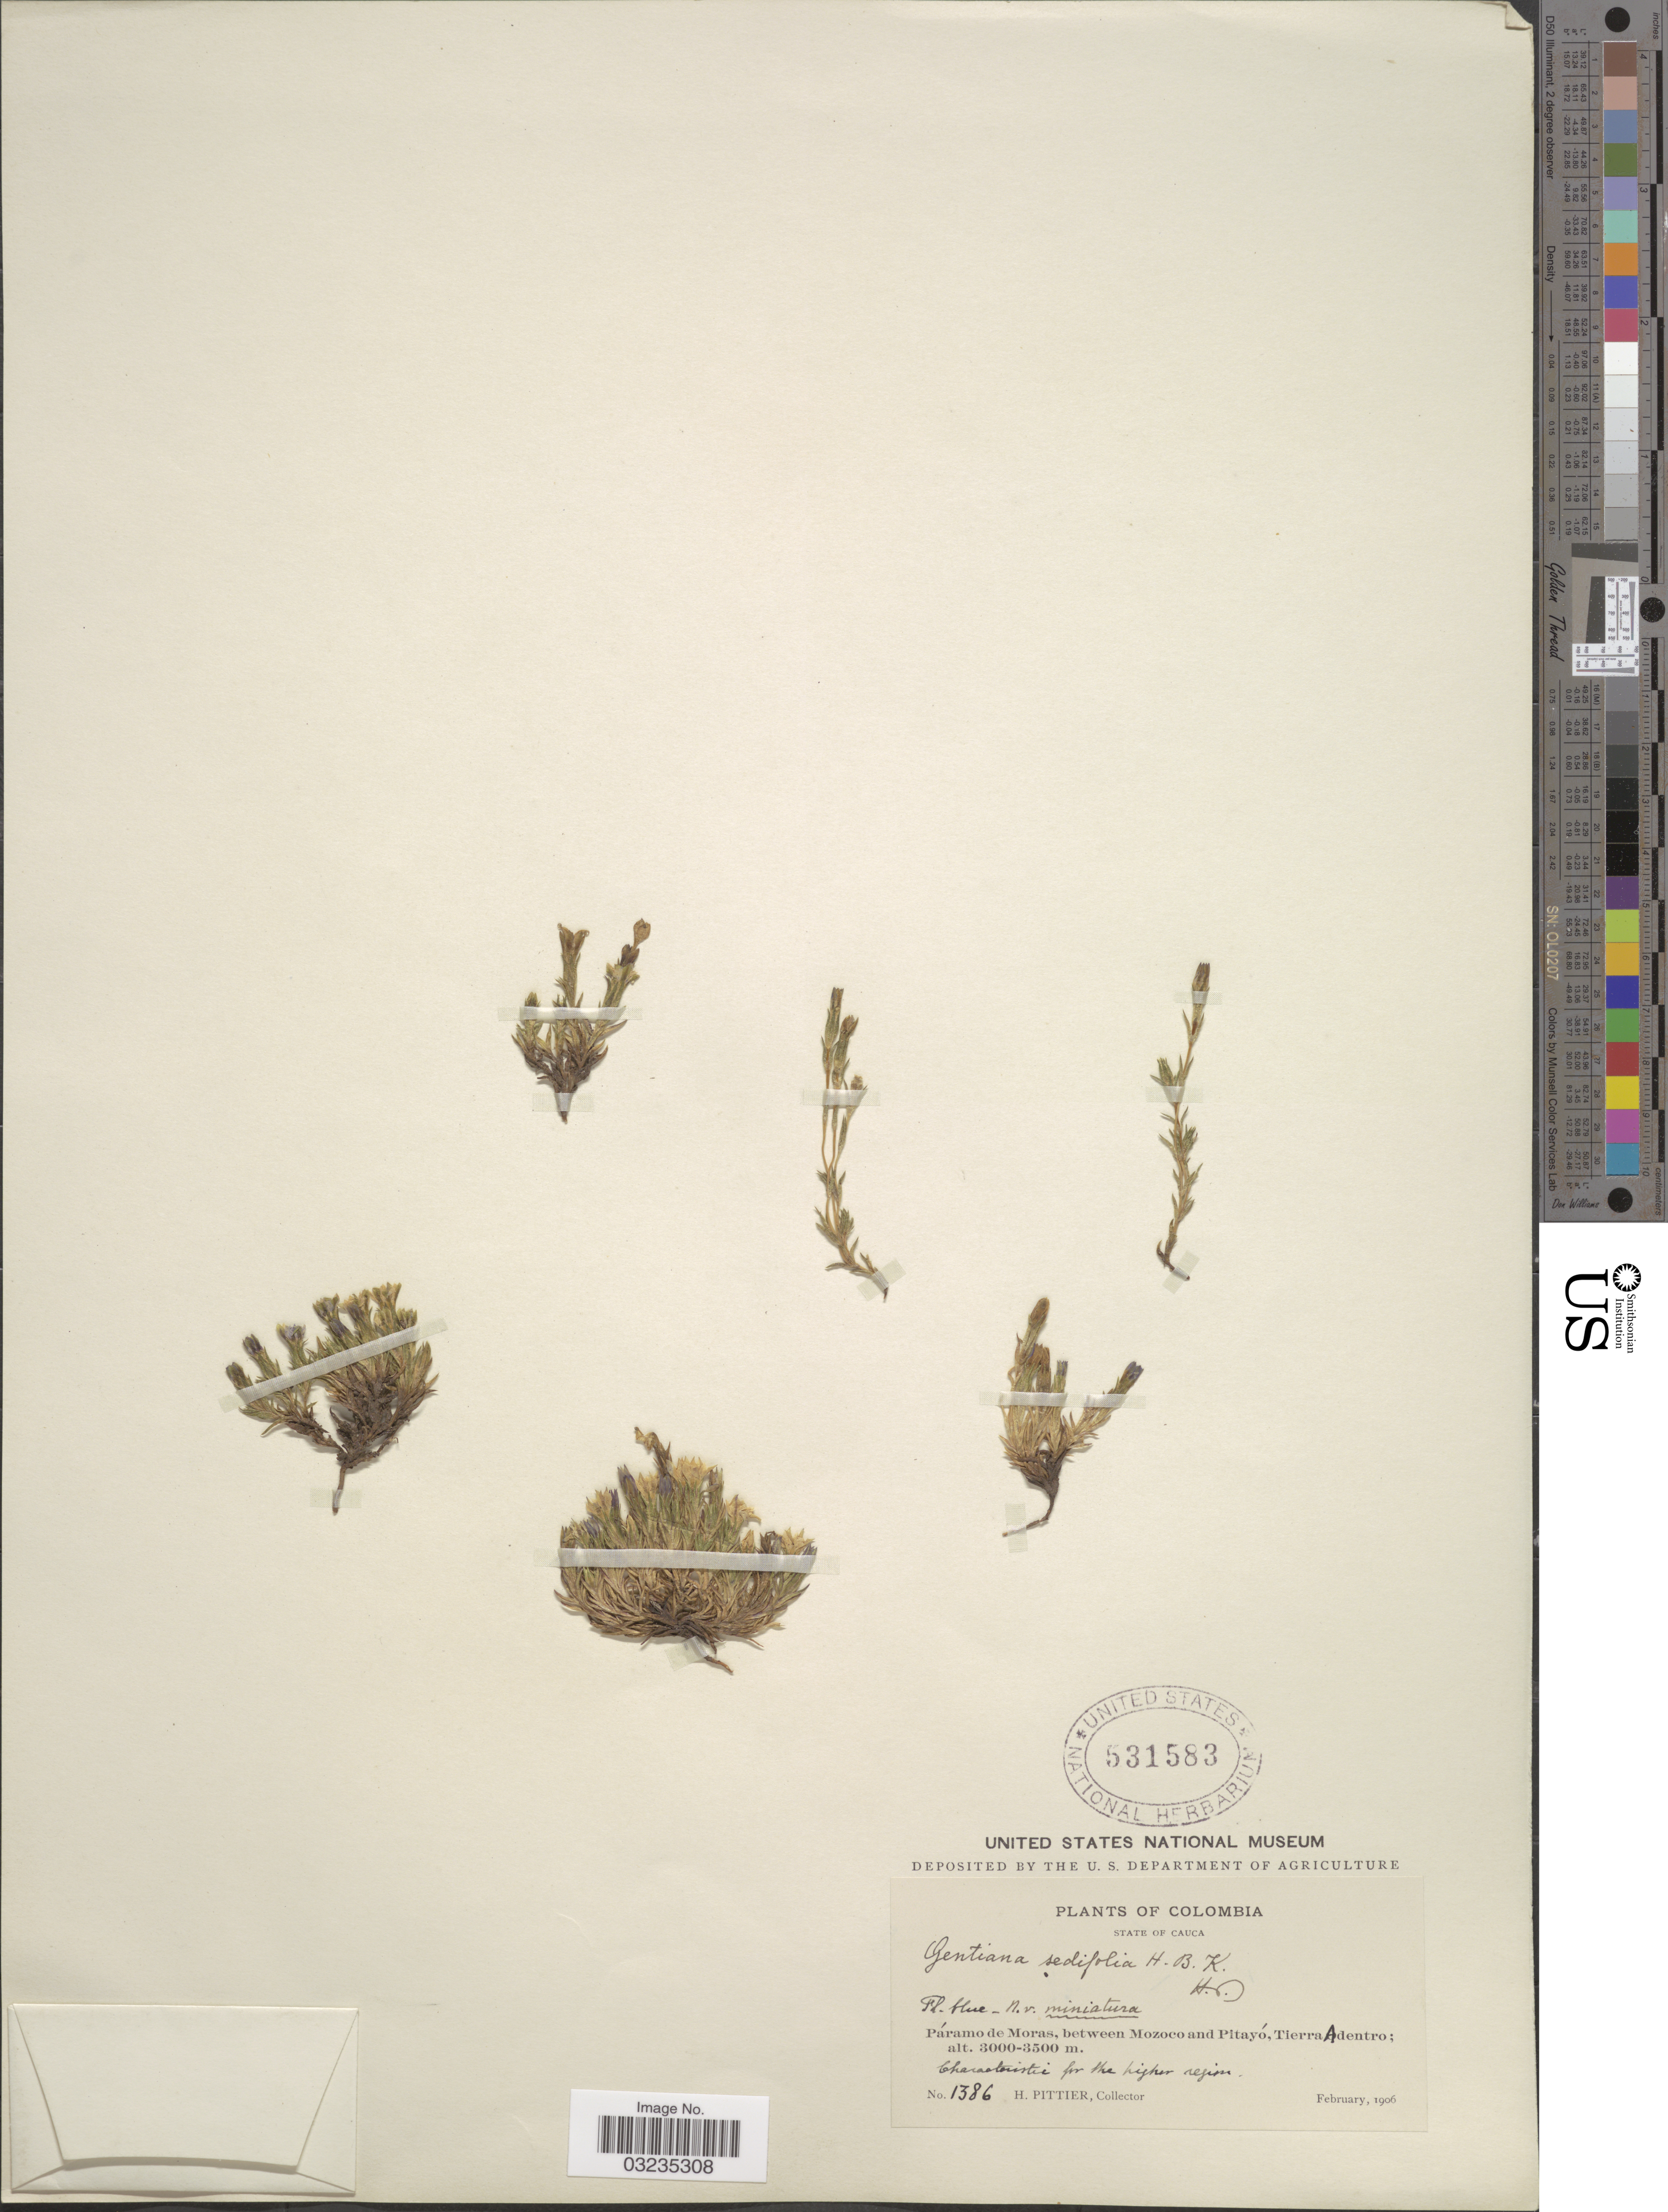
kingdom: Plantae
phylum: Tracheophyta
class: Magnoliopsida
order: Gentianales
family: Gentianaceae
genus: Gentiana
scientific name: Gentiana sedifolia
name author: Kunth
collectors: H. F. Pittier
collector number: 1386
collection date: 1906-02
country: Colombia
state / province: Cauca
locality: Páramo de Moras, between Mozoco and Pitayó, Tierra Adentro.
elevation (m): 3000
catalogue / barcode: US 531583